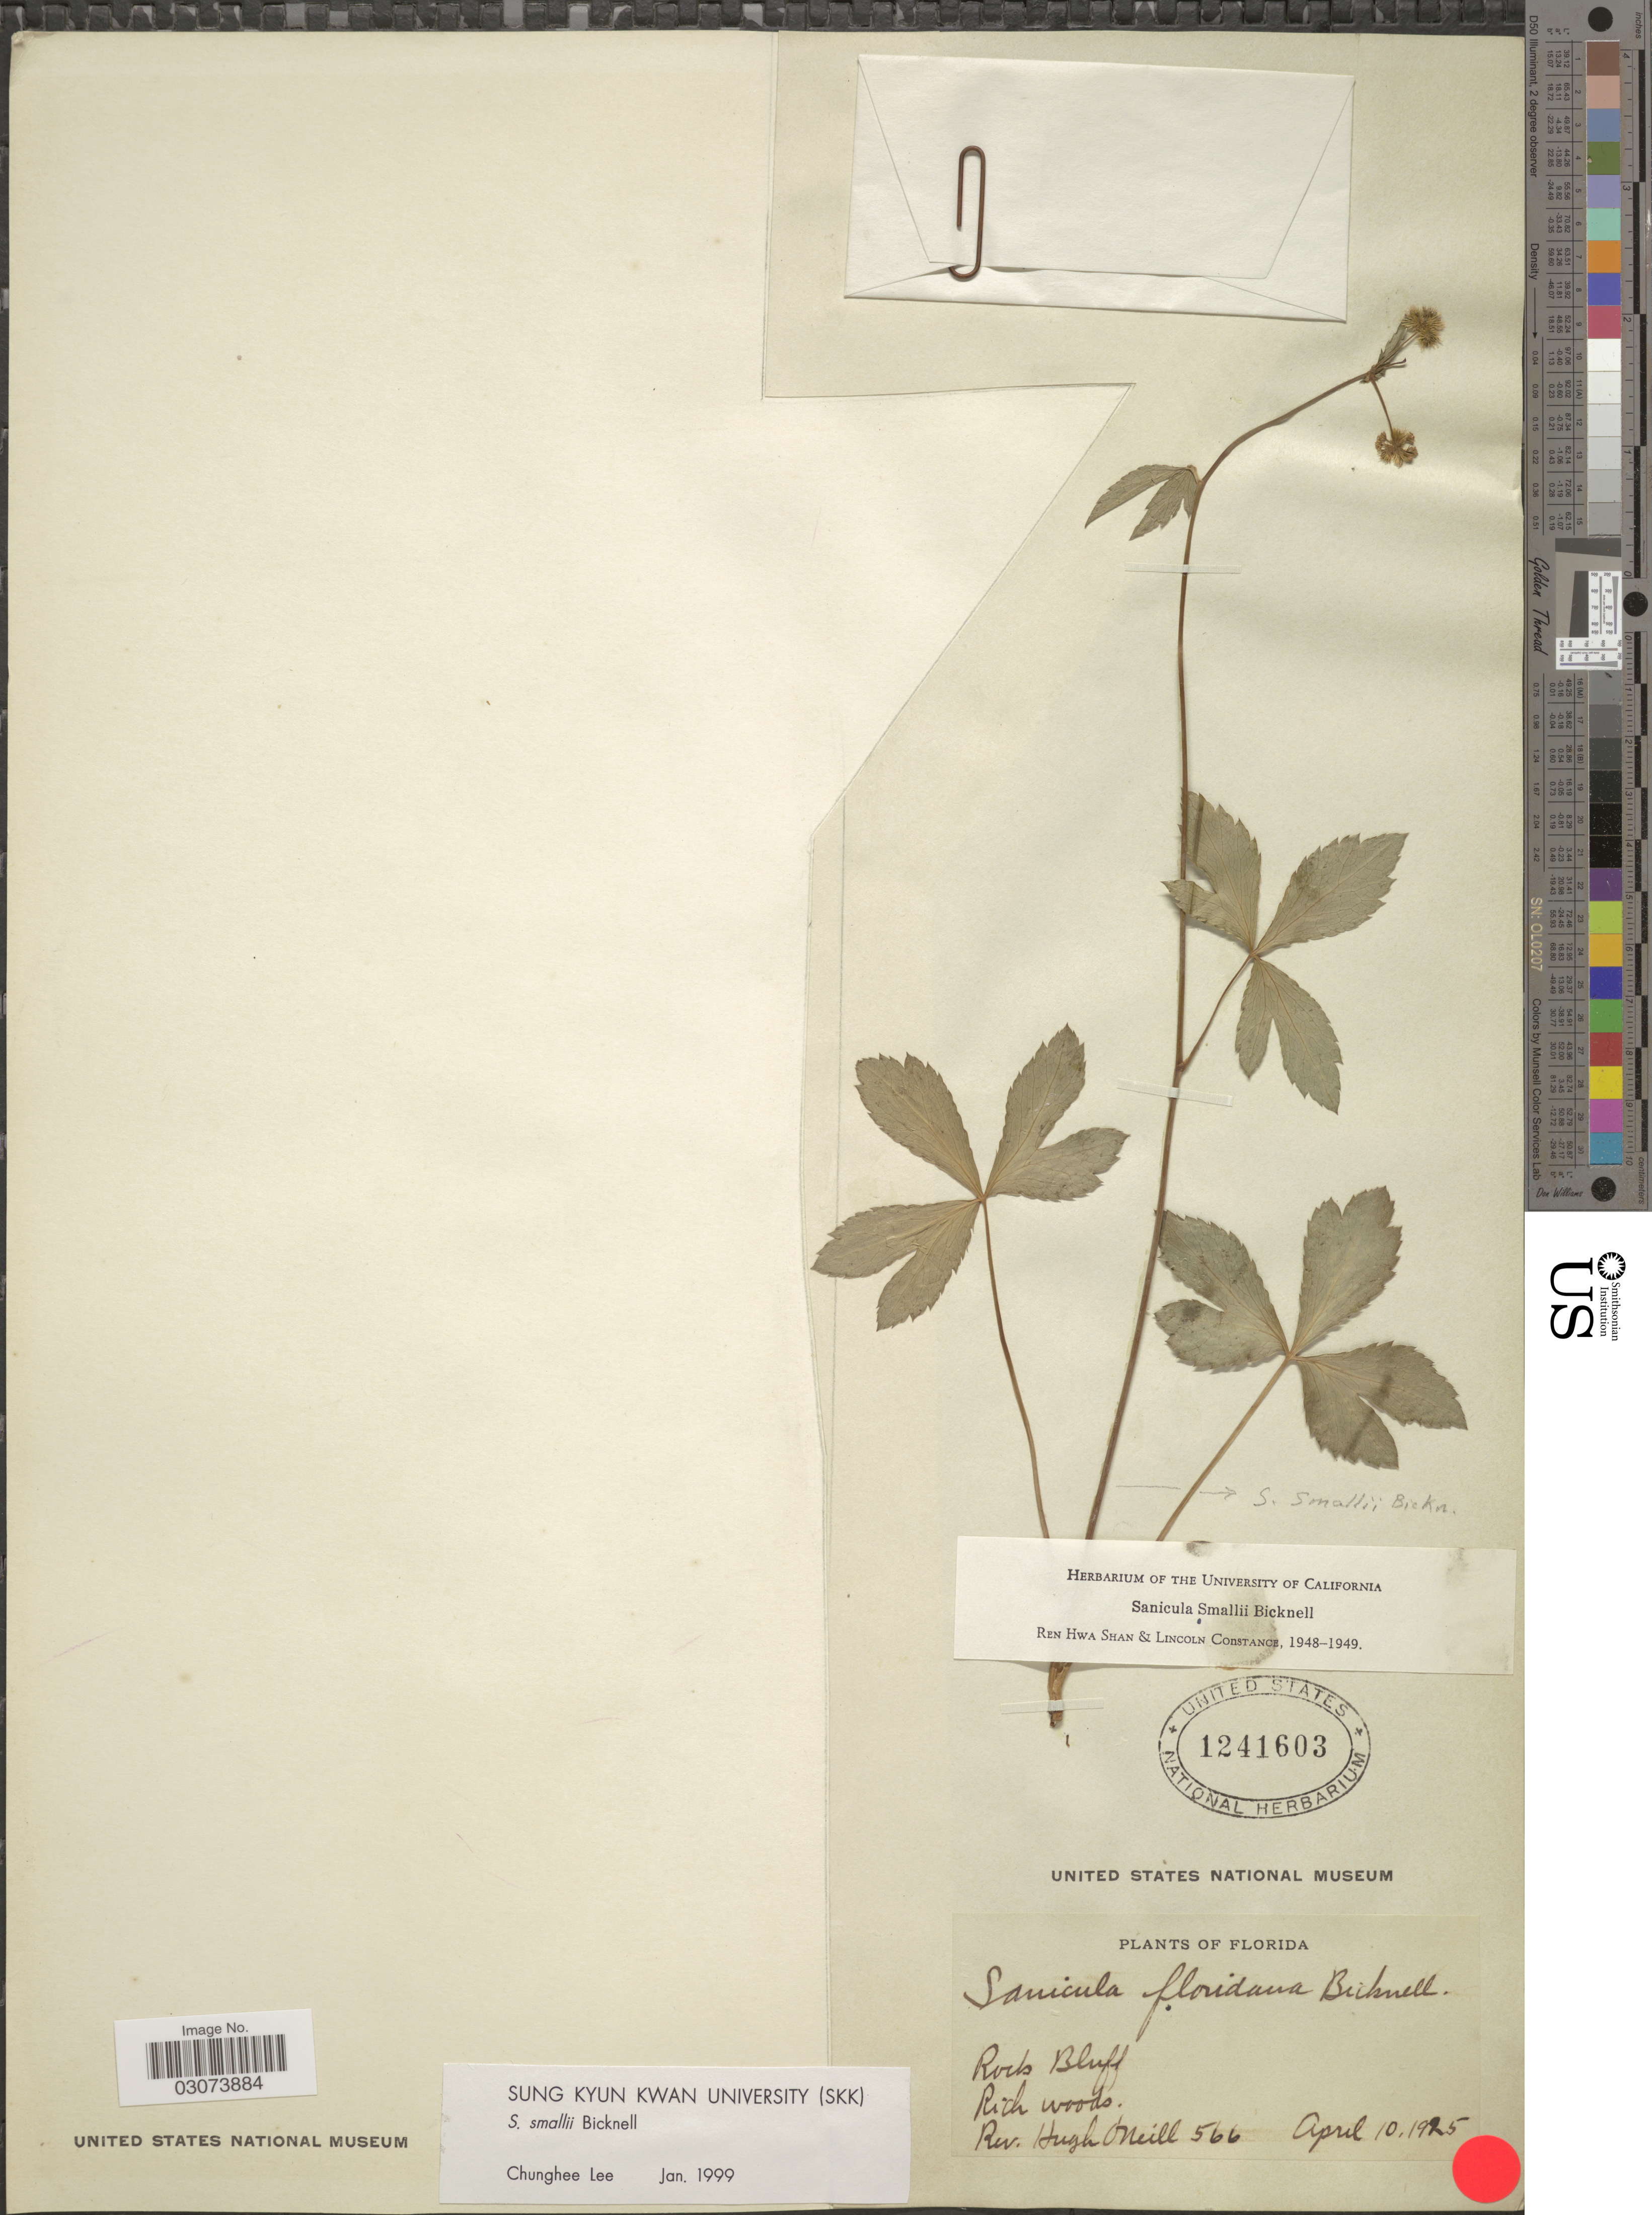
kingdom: Plantae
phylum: Tracheophyta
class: Magnoliopsida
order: Apiales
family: Apiaceae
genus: Sanicula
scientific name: Sanicula smallii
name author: E.P. Bicknell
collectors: H. O'Neill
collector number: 566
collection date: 1925-04-10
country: United States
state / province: Florida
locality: Rock Bluff.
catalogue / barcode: US 1241603